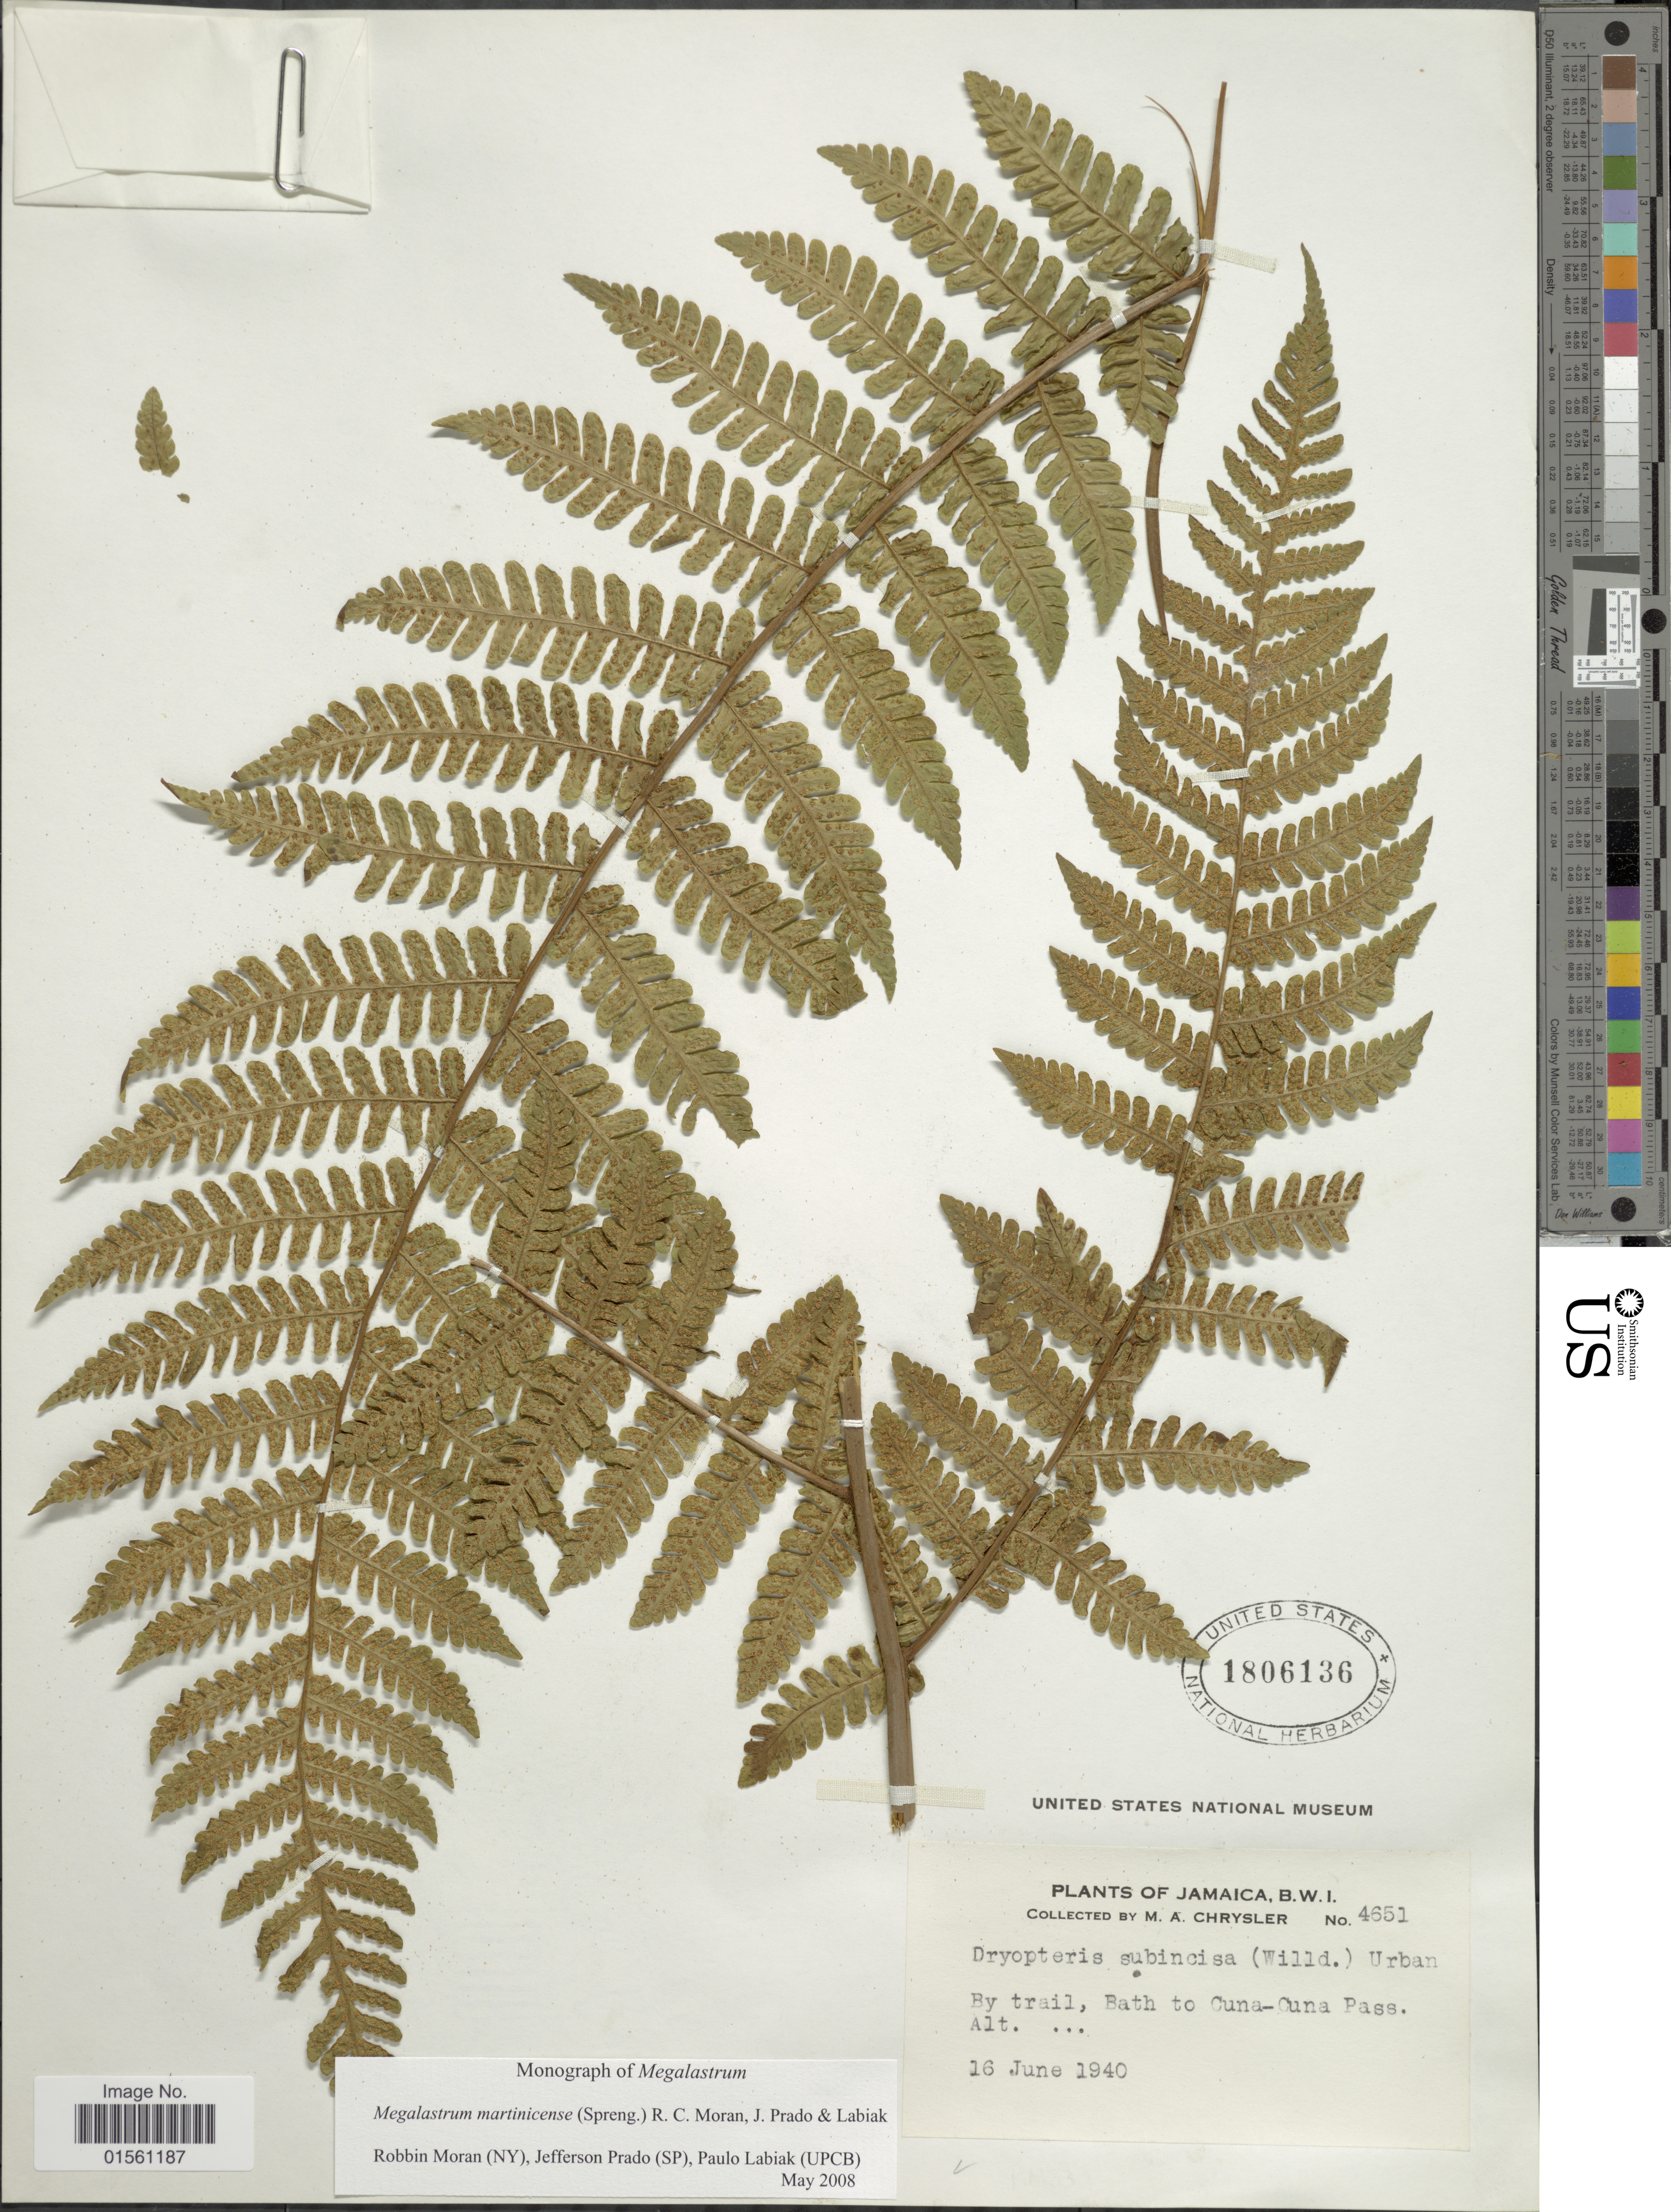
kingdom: Plantae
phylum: Tracheophyta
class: Polypodiopsida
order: Polypodiales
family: Dryopteridaceae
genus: Megalastrum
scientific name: Megalastrum martinicense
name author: (Spreng.) R.C. Moran et al.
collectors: M. A. Chrysler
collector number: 4651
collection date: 1940-06-16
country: Jamaica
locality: Jamaica, B. W. I. , By trail, Bath to Cuna-Cuna Pass.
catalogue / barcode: US 1806136